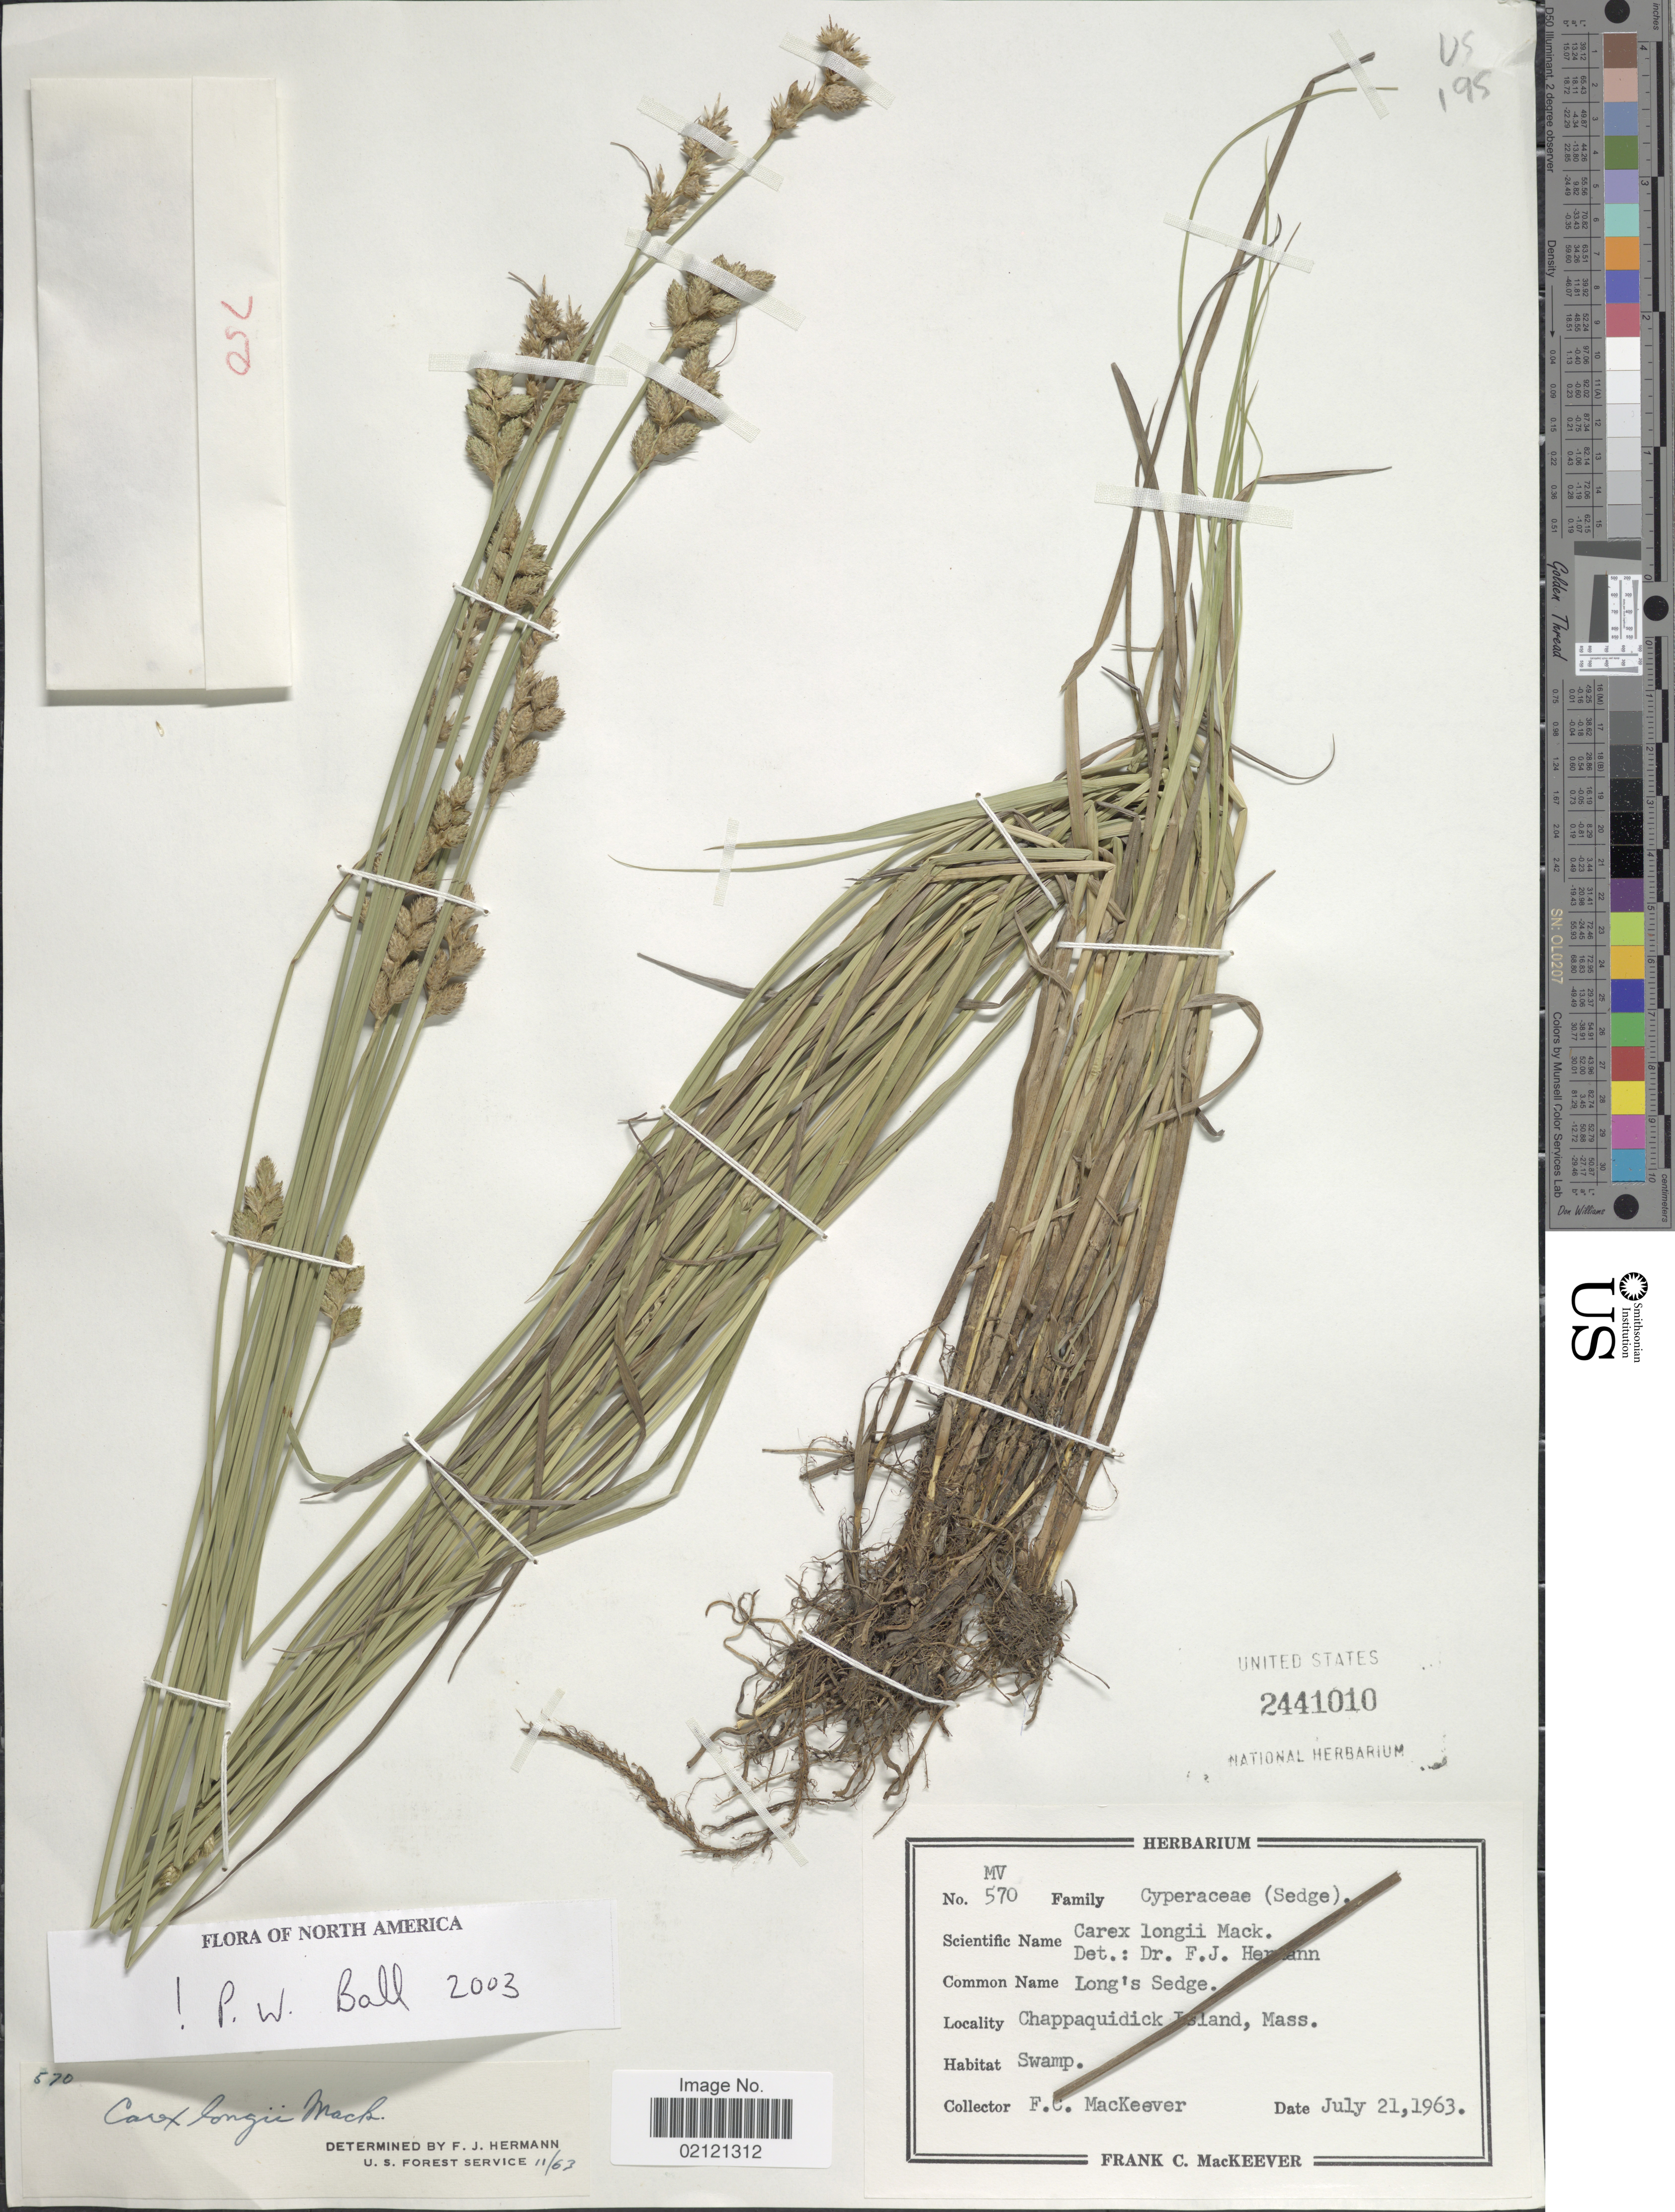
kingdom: Plantae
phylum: Tracheophyta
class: Liliopsida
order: Poales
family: Cyperaceae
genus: Carex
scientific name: Carex longii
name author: Mack.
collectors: F. Mackeever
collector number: MV570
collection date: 1963-07-21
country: United States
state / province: Massachusetts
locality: Chappaquidick Island, Mass.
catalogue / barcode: US 2441010